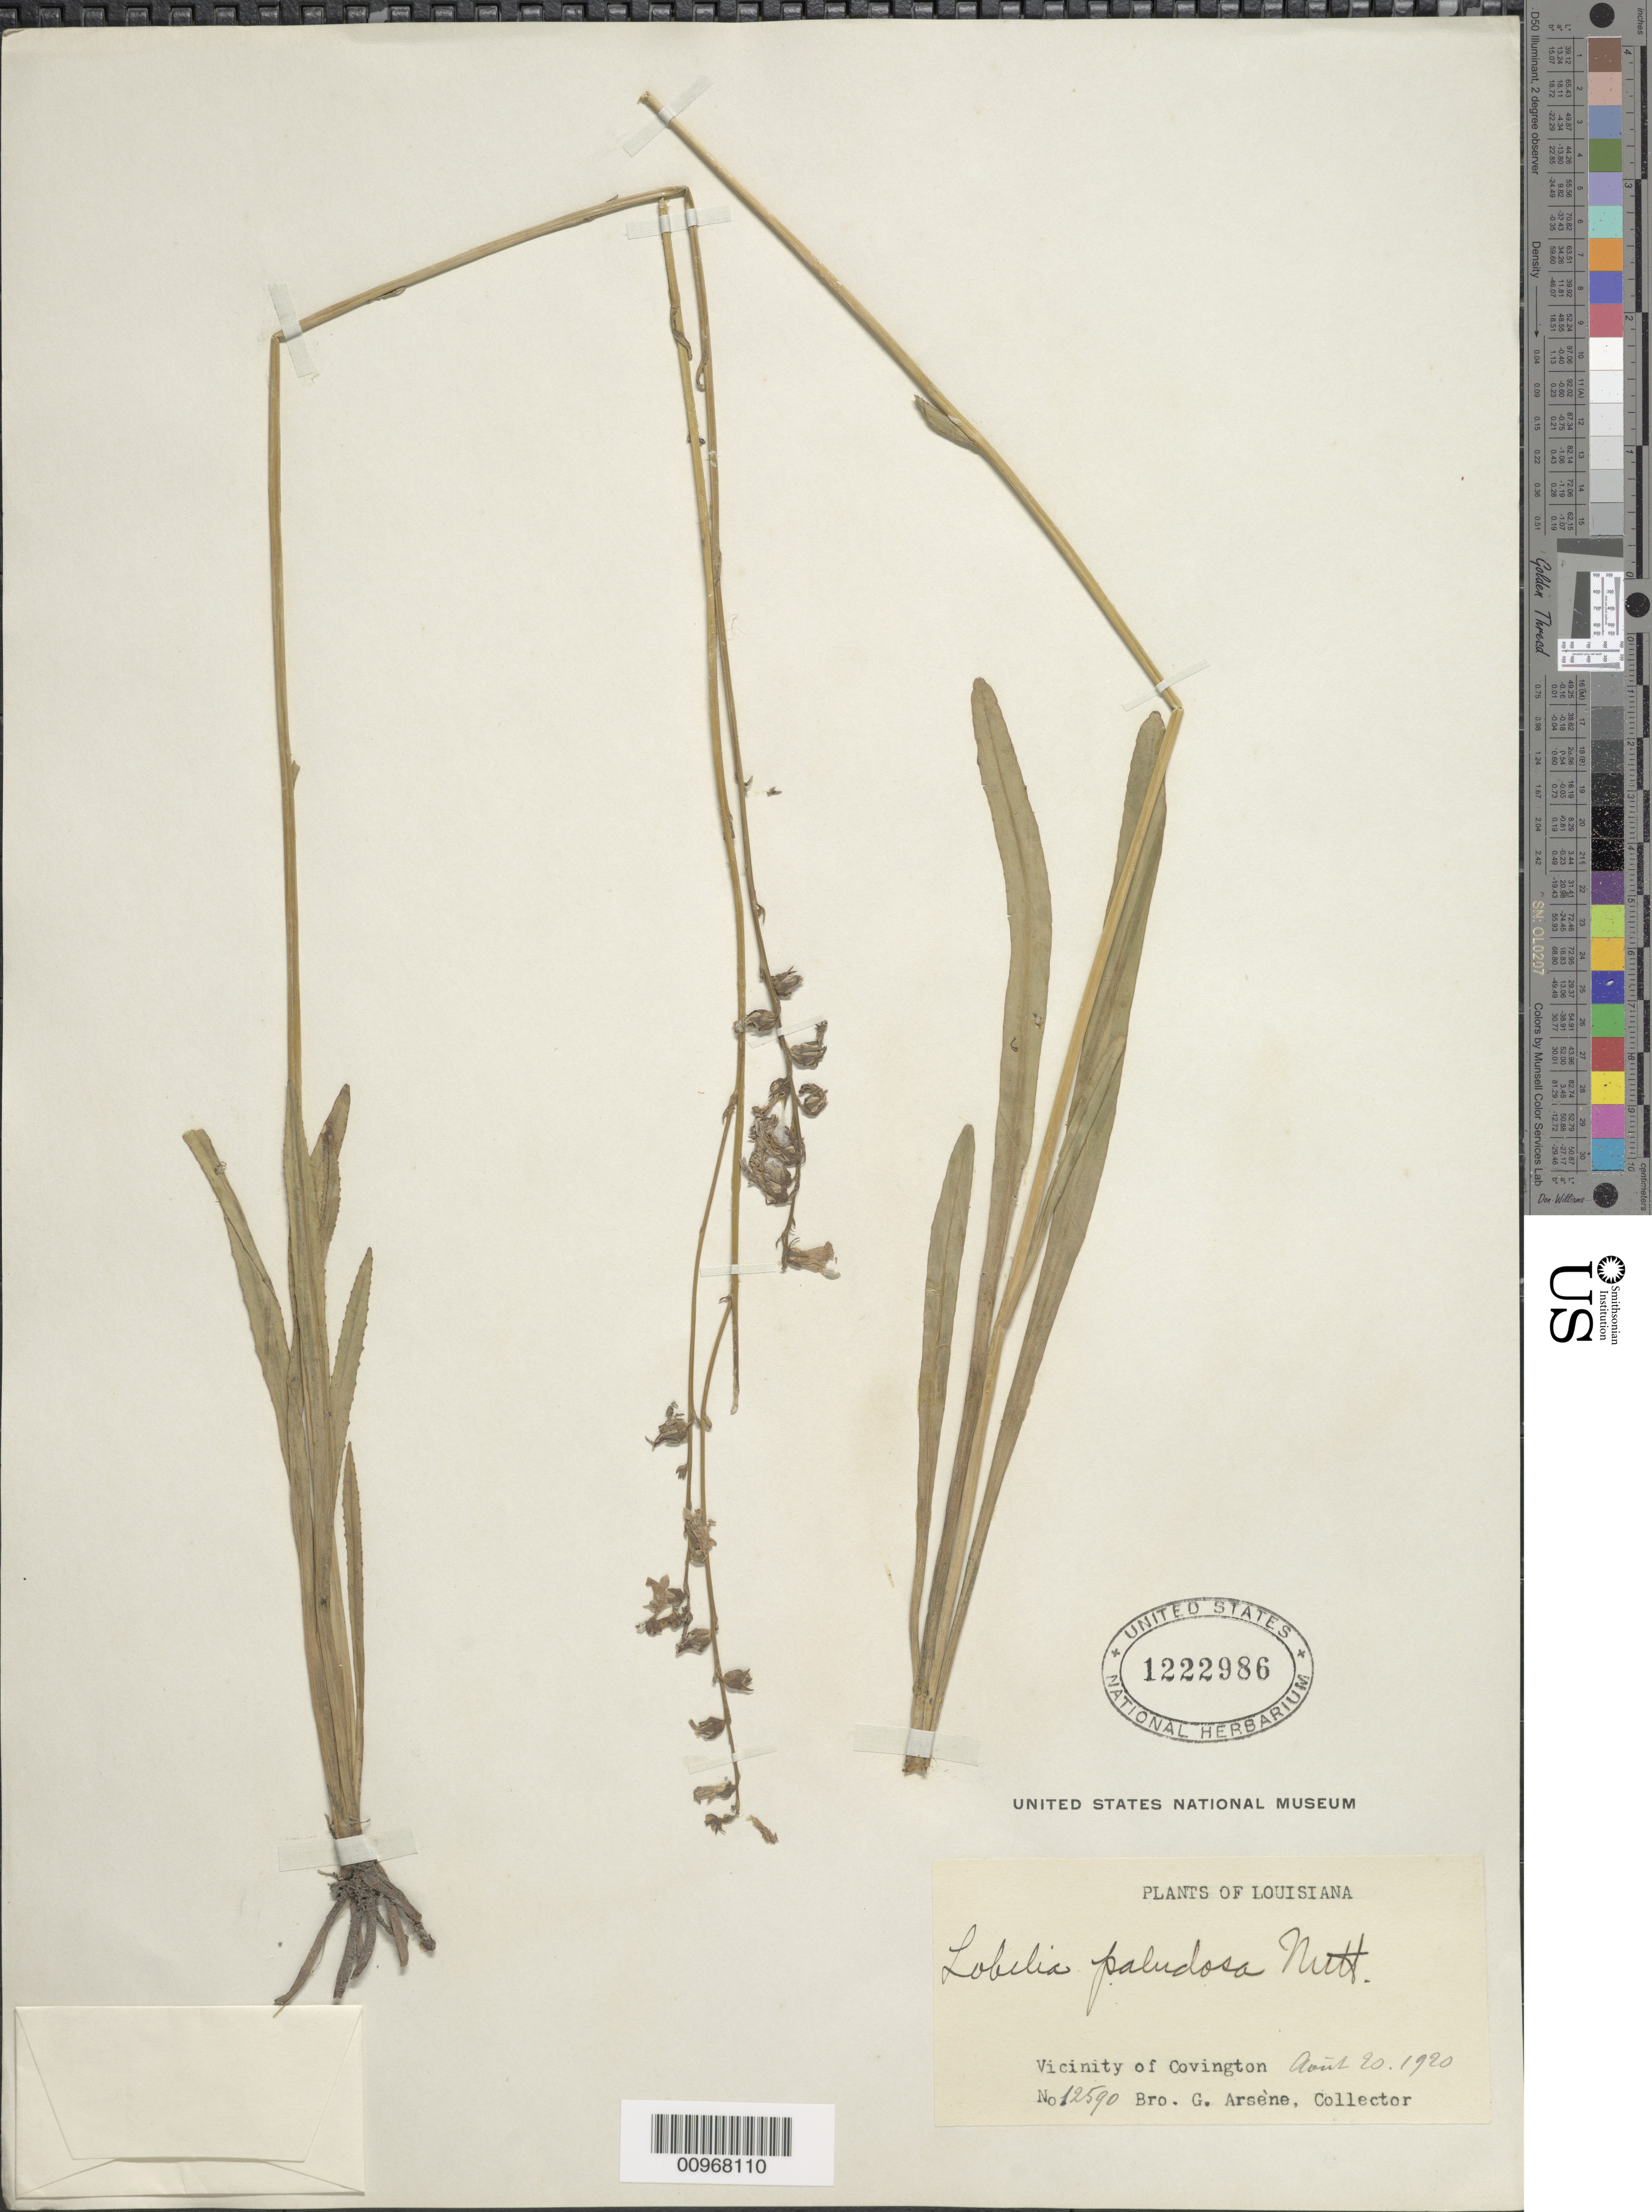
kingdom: Plantae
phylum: Tracheophyta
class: Magnoliopsida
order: Asterales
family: Campanulaceae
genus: Lobelia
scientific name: Lobelia paludosa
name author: Nutt.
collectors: Bro. G. Arsène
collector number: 12590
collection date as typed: April 20, 1920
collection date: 1920-04-20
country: United States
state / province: Louisiana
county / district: St. Tammany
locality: Vicinity of Covington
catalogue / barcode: US 1222986